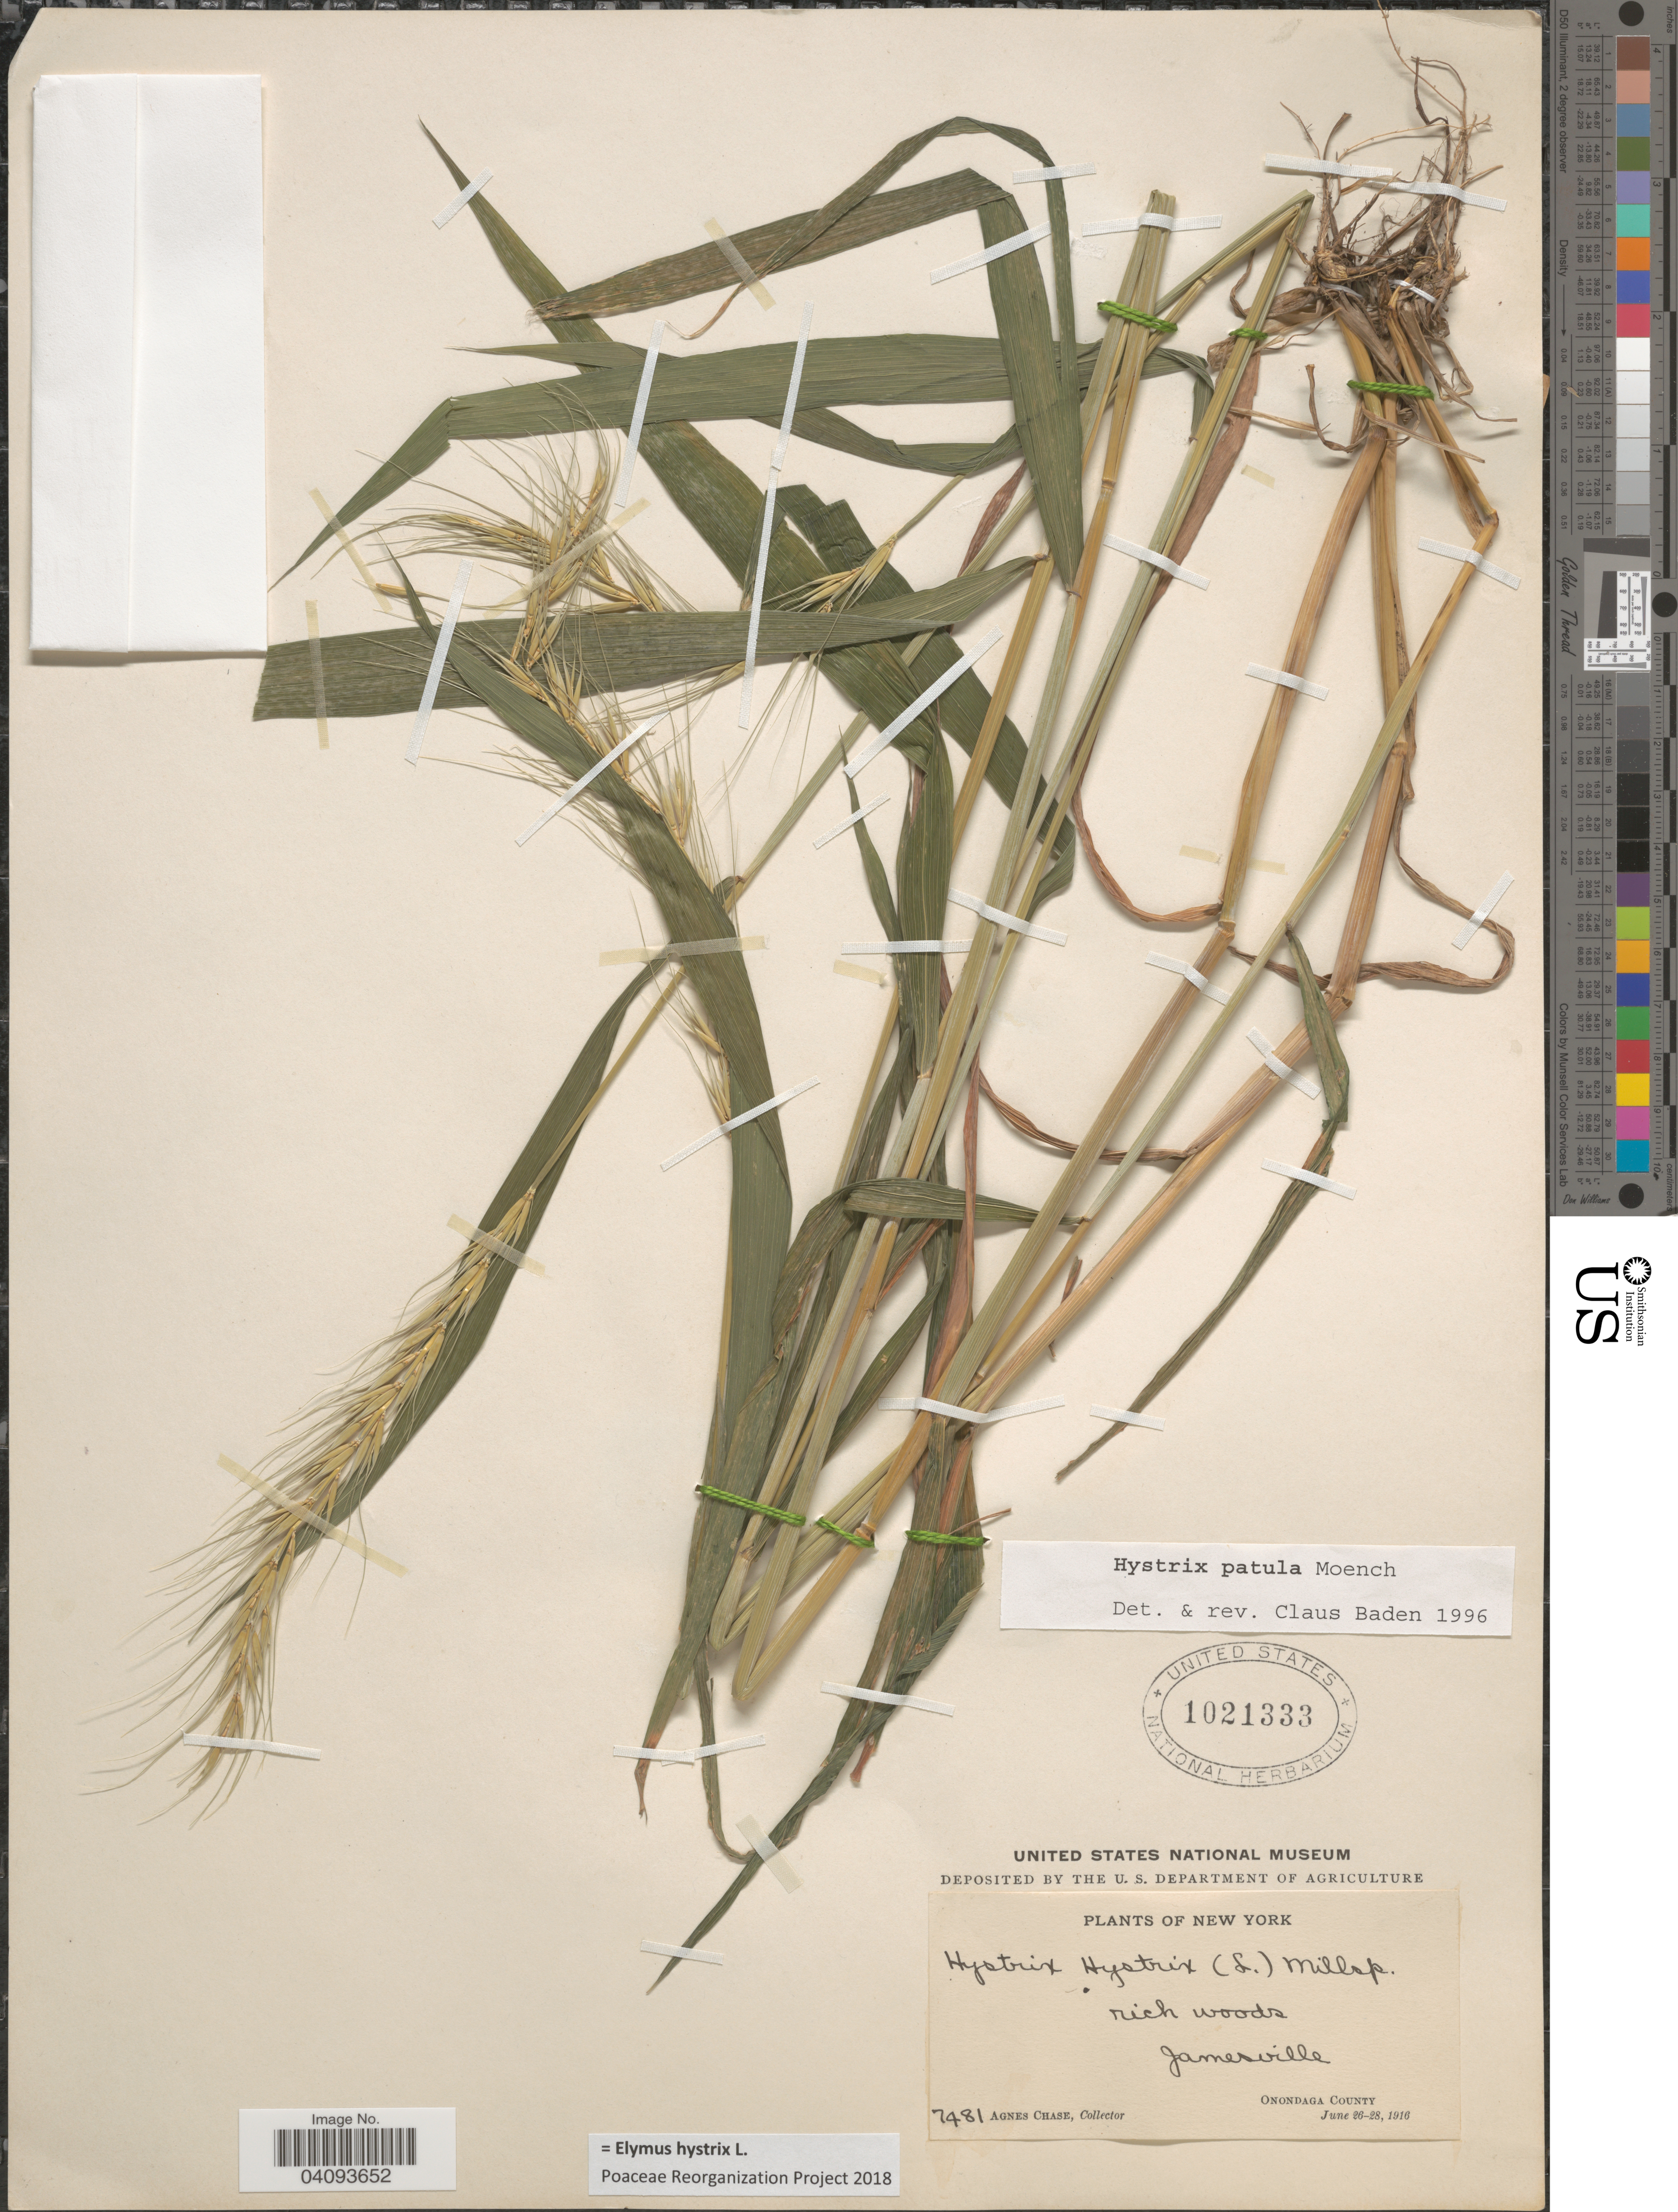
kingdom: Plantae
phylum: Tracheophyta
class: Liliopsida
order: Poales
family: Poaceae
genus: Elymus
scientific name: Elymus hystrix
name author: L.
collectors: A. Chase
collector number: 7481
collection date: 1916-06-26/1916-06-28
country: United States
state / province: New York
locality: Jamesville. Onondaga County.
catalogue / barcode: US 1021333